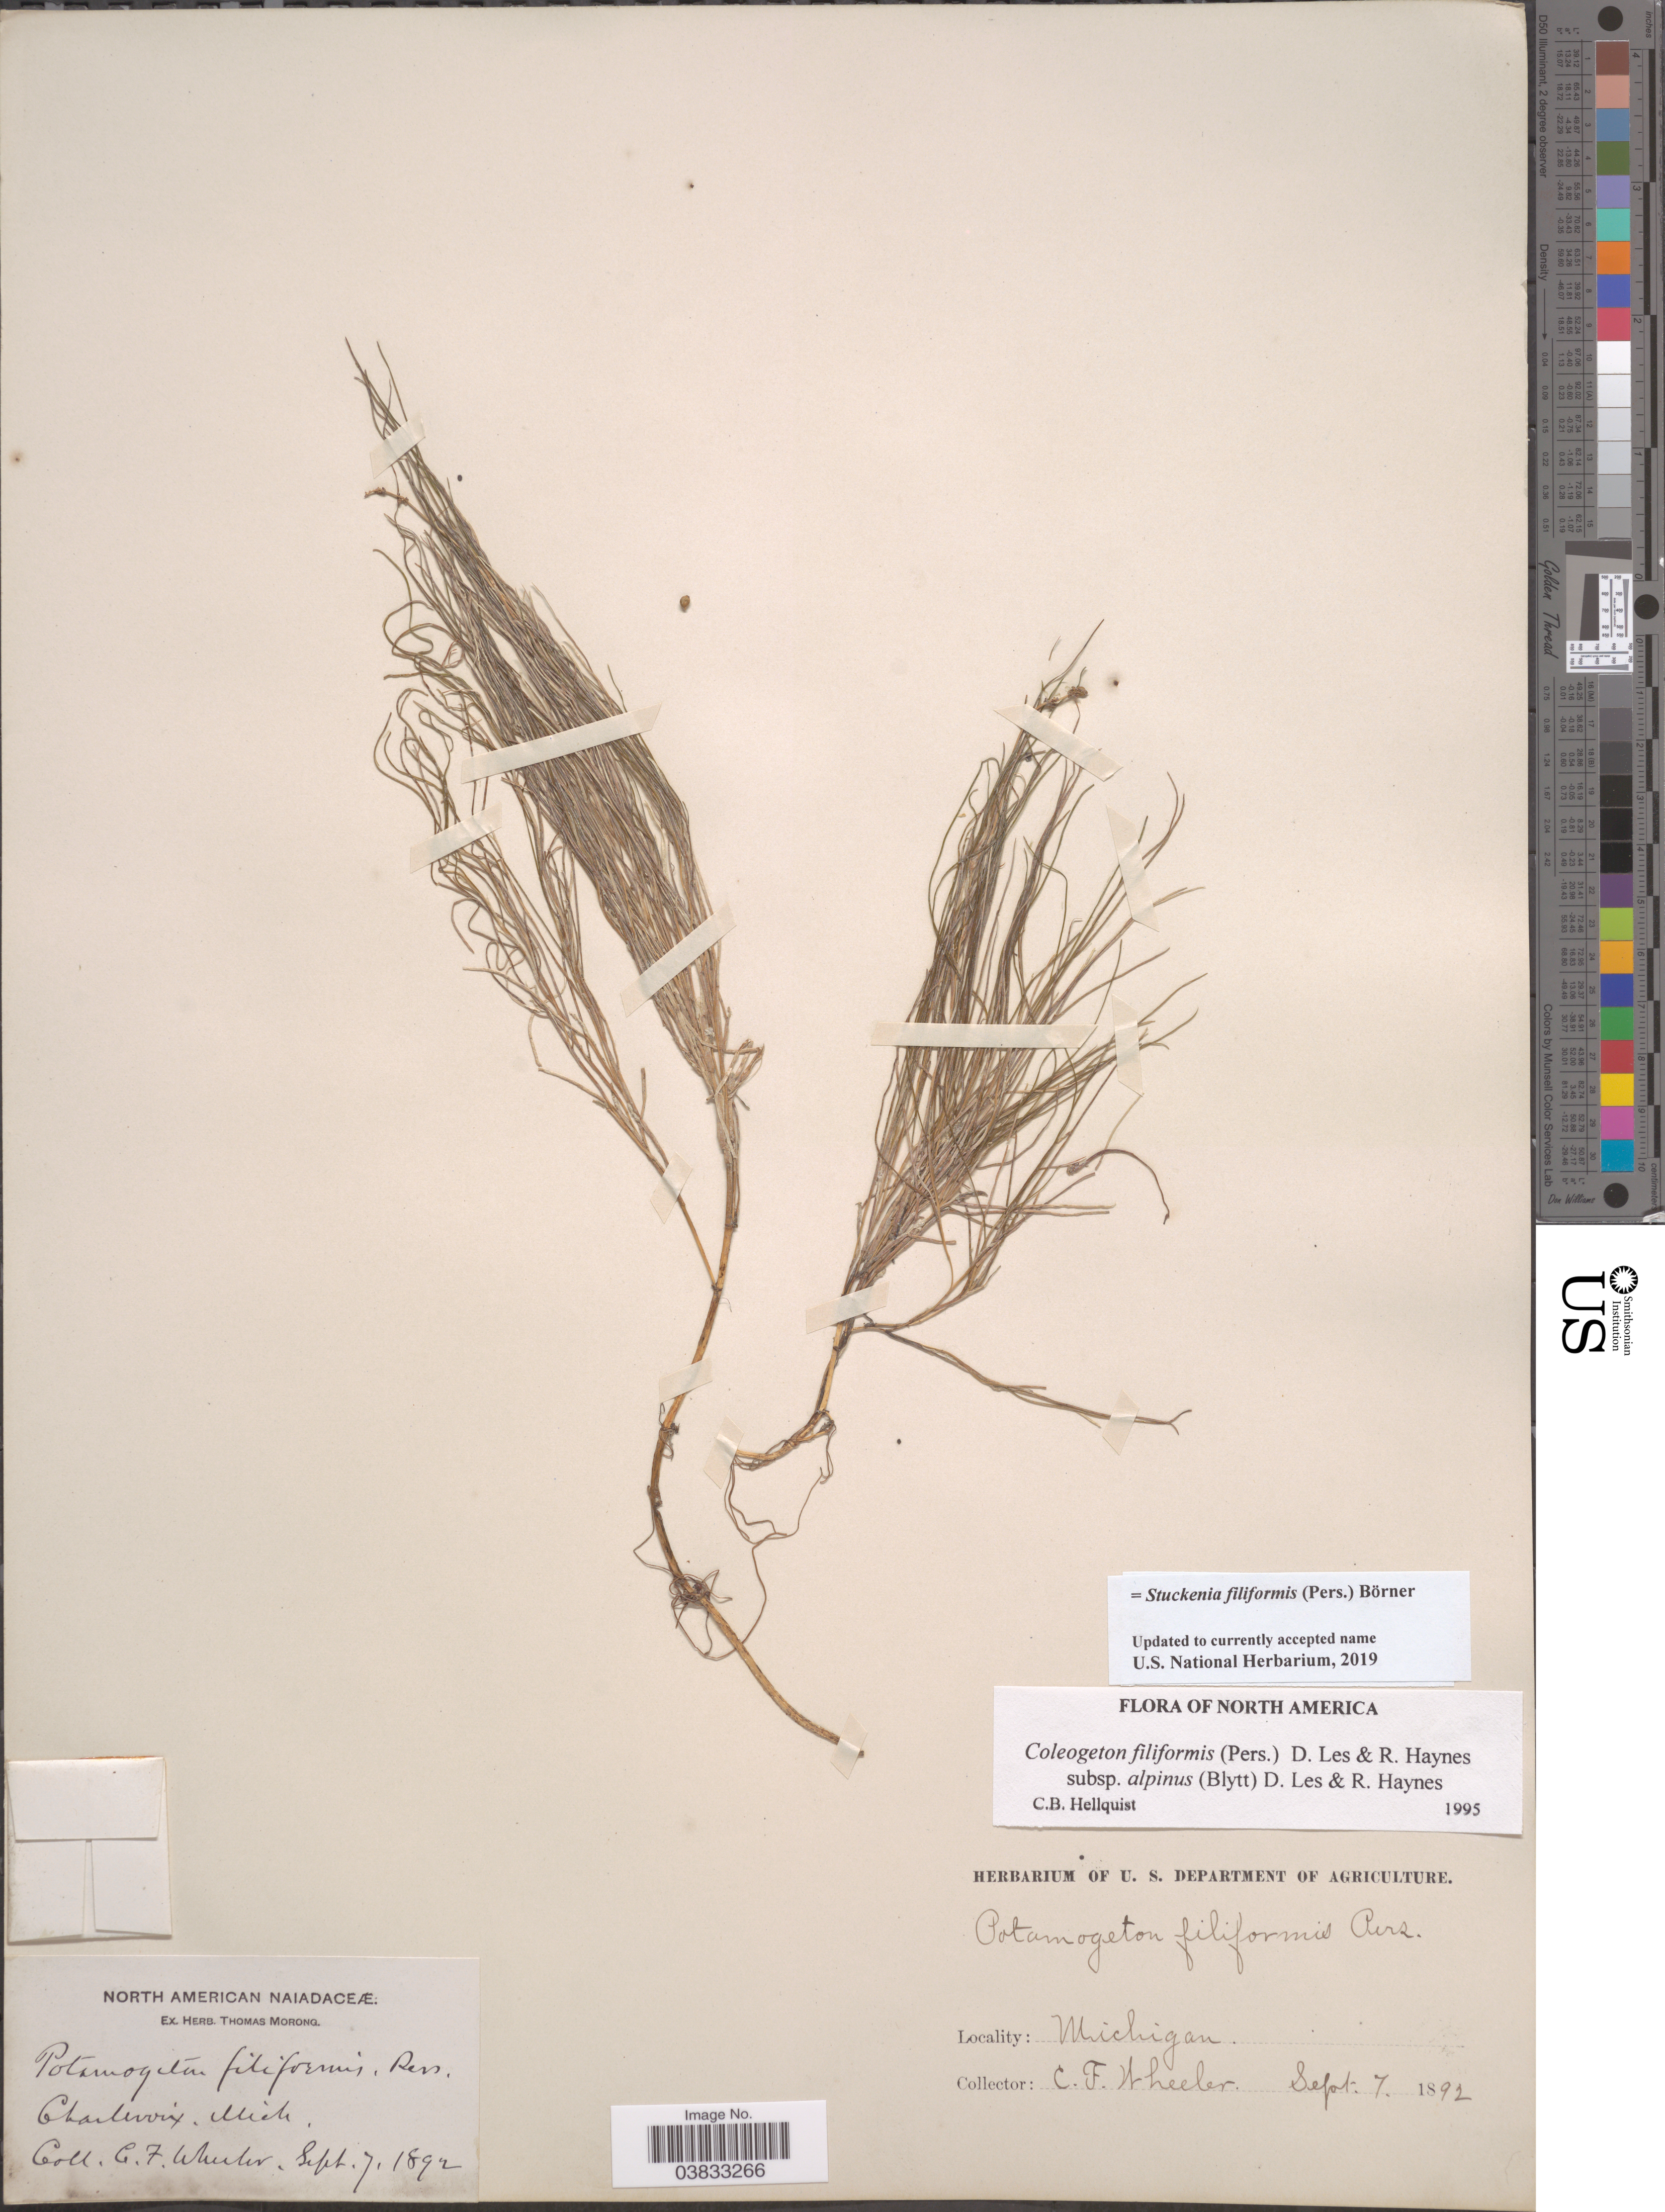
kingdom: Plantae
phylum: Tracheophyta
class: Liliopsida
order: Alismatales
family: Potamogetonaceae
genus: Stuckenia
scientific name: Stuckenia filiformis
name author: (Pers.) Börner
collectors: C. Wheeler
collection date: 1892-09-07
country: United States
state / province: Michigan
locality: Charlevoix.